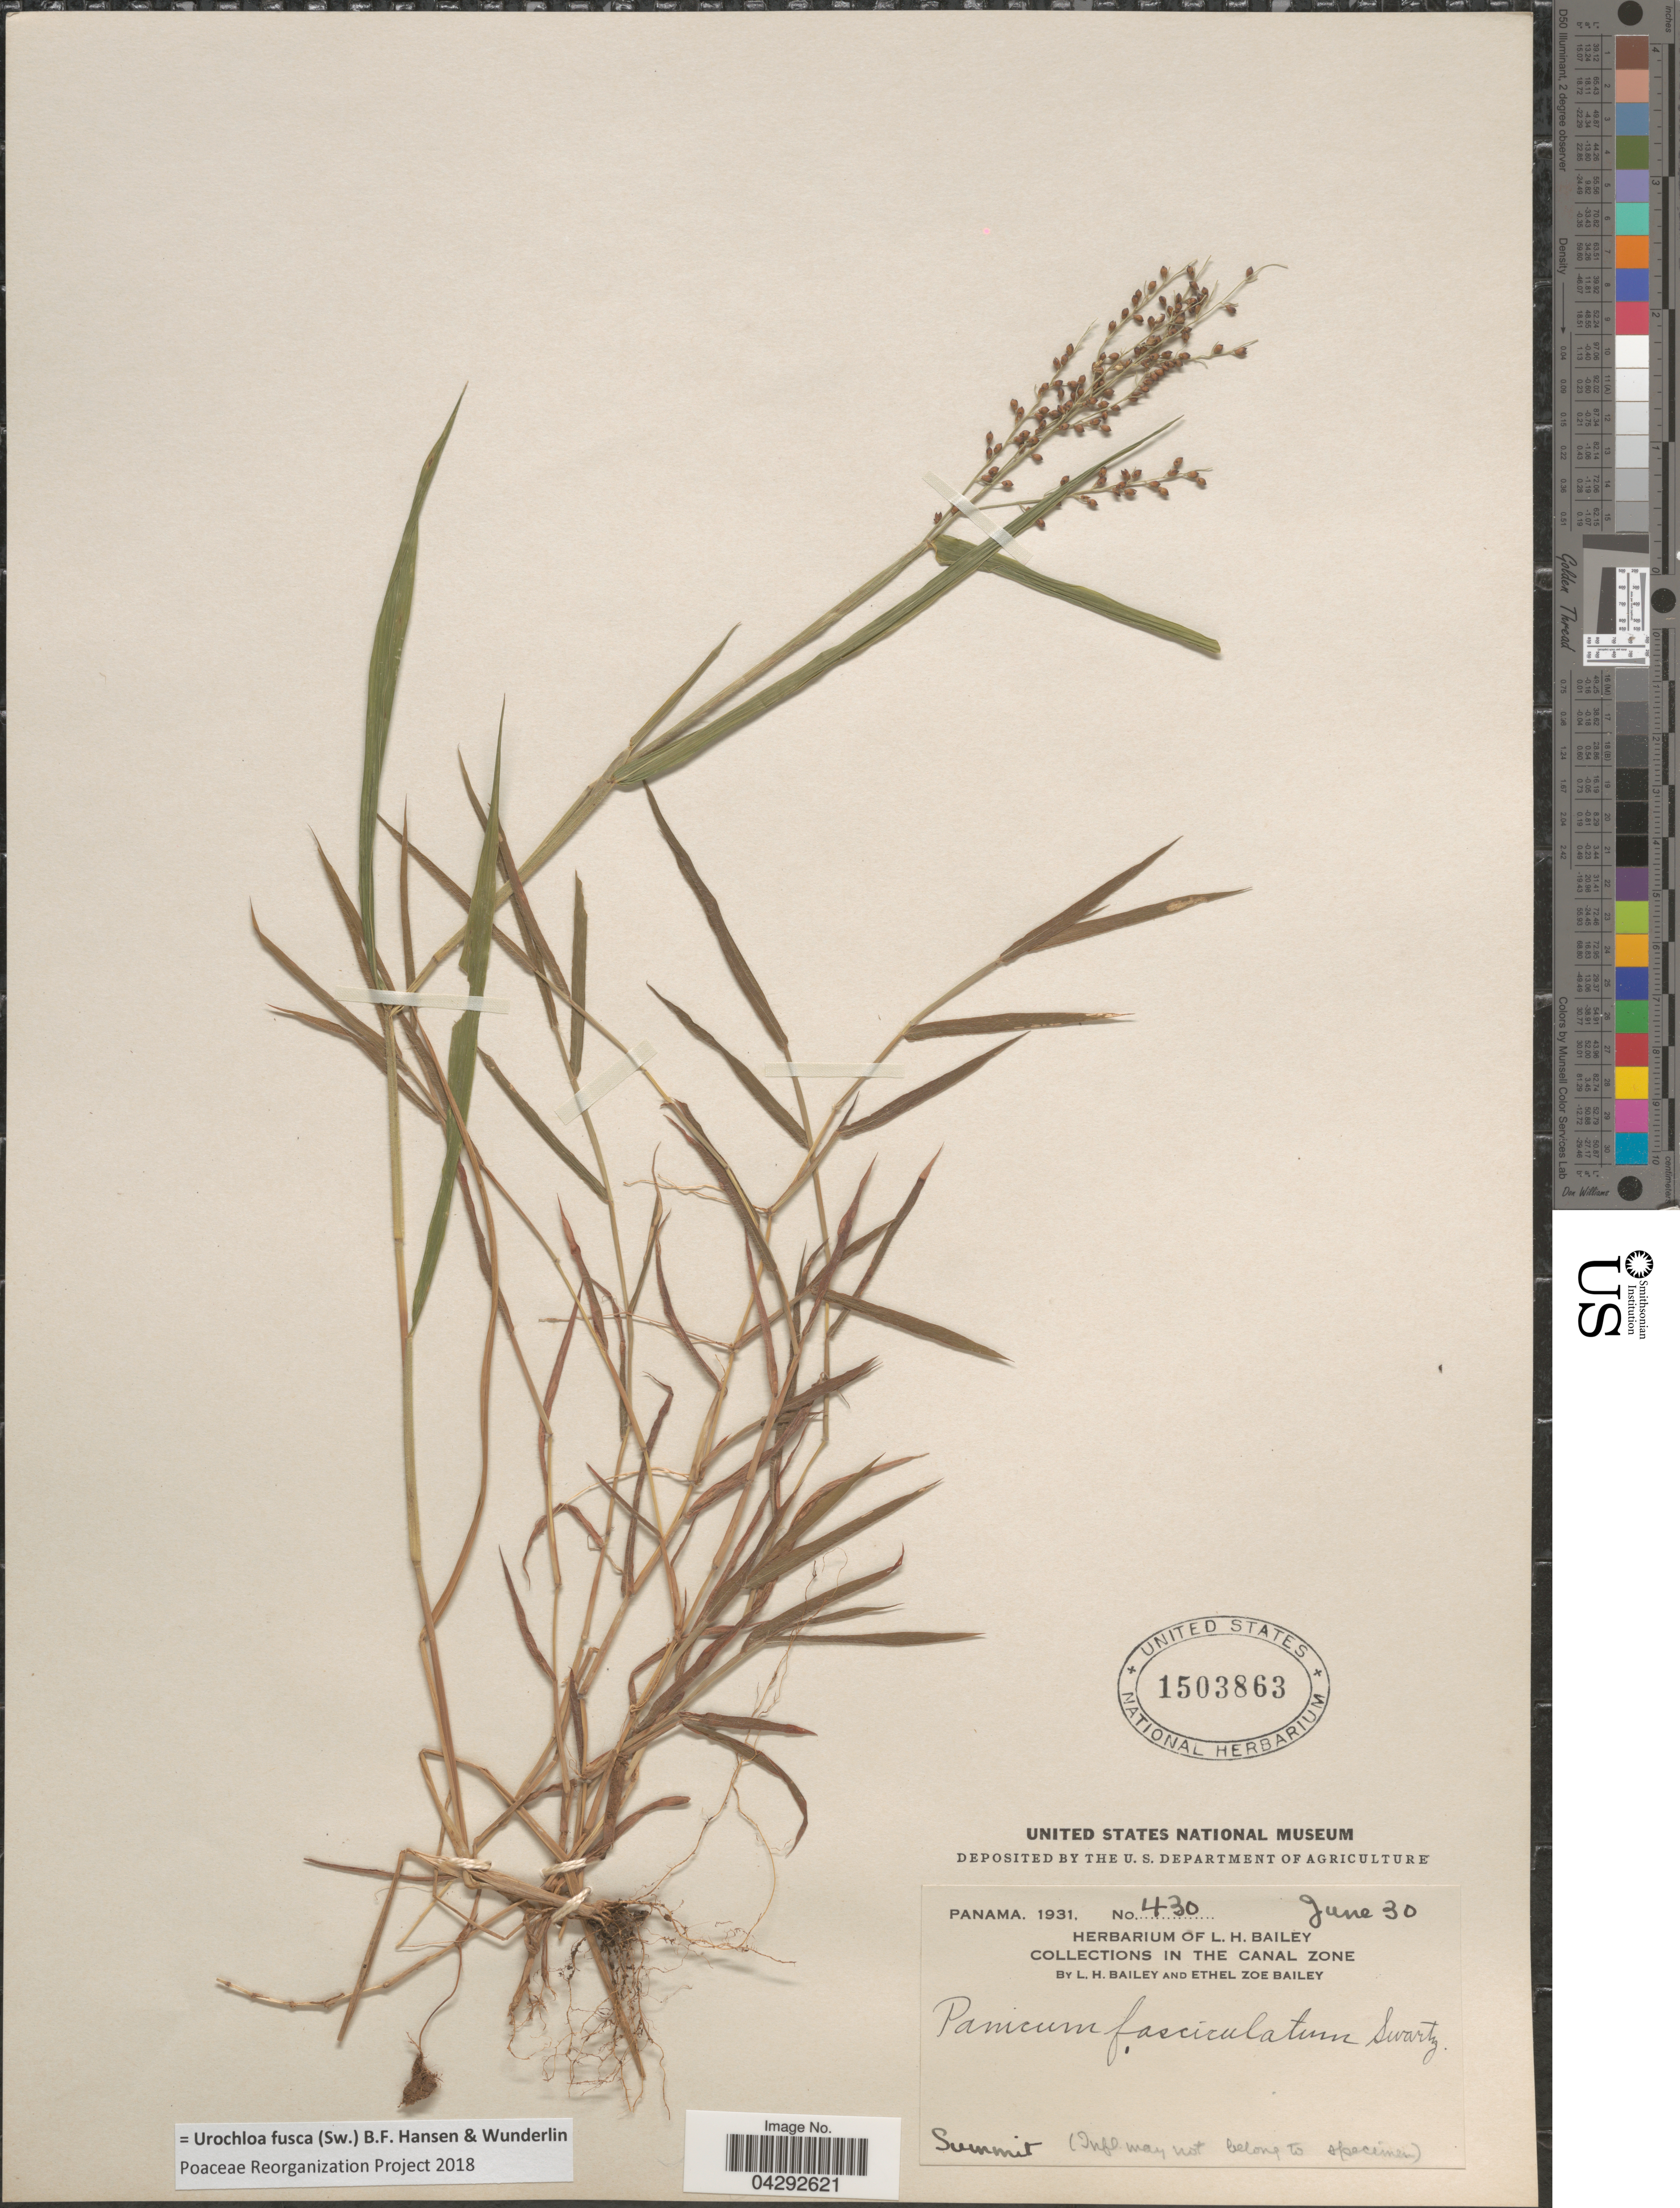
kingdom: Plantae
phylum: Tracheophyta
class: Liliopsida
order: Poales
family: Poaceae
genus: Urochloa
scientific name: Urochloa fusca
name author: (Sw.) B.F. Hansen & Wunderlin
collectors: L. H. Bailey & E. Z. Bailey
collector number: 430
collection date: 1931-06-30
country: Panama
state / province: Colón / Panamá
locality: Summit. In the Canal Zone.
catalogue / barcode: US 1503863